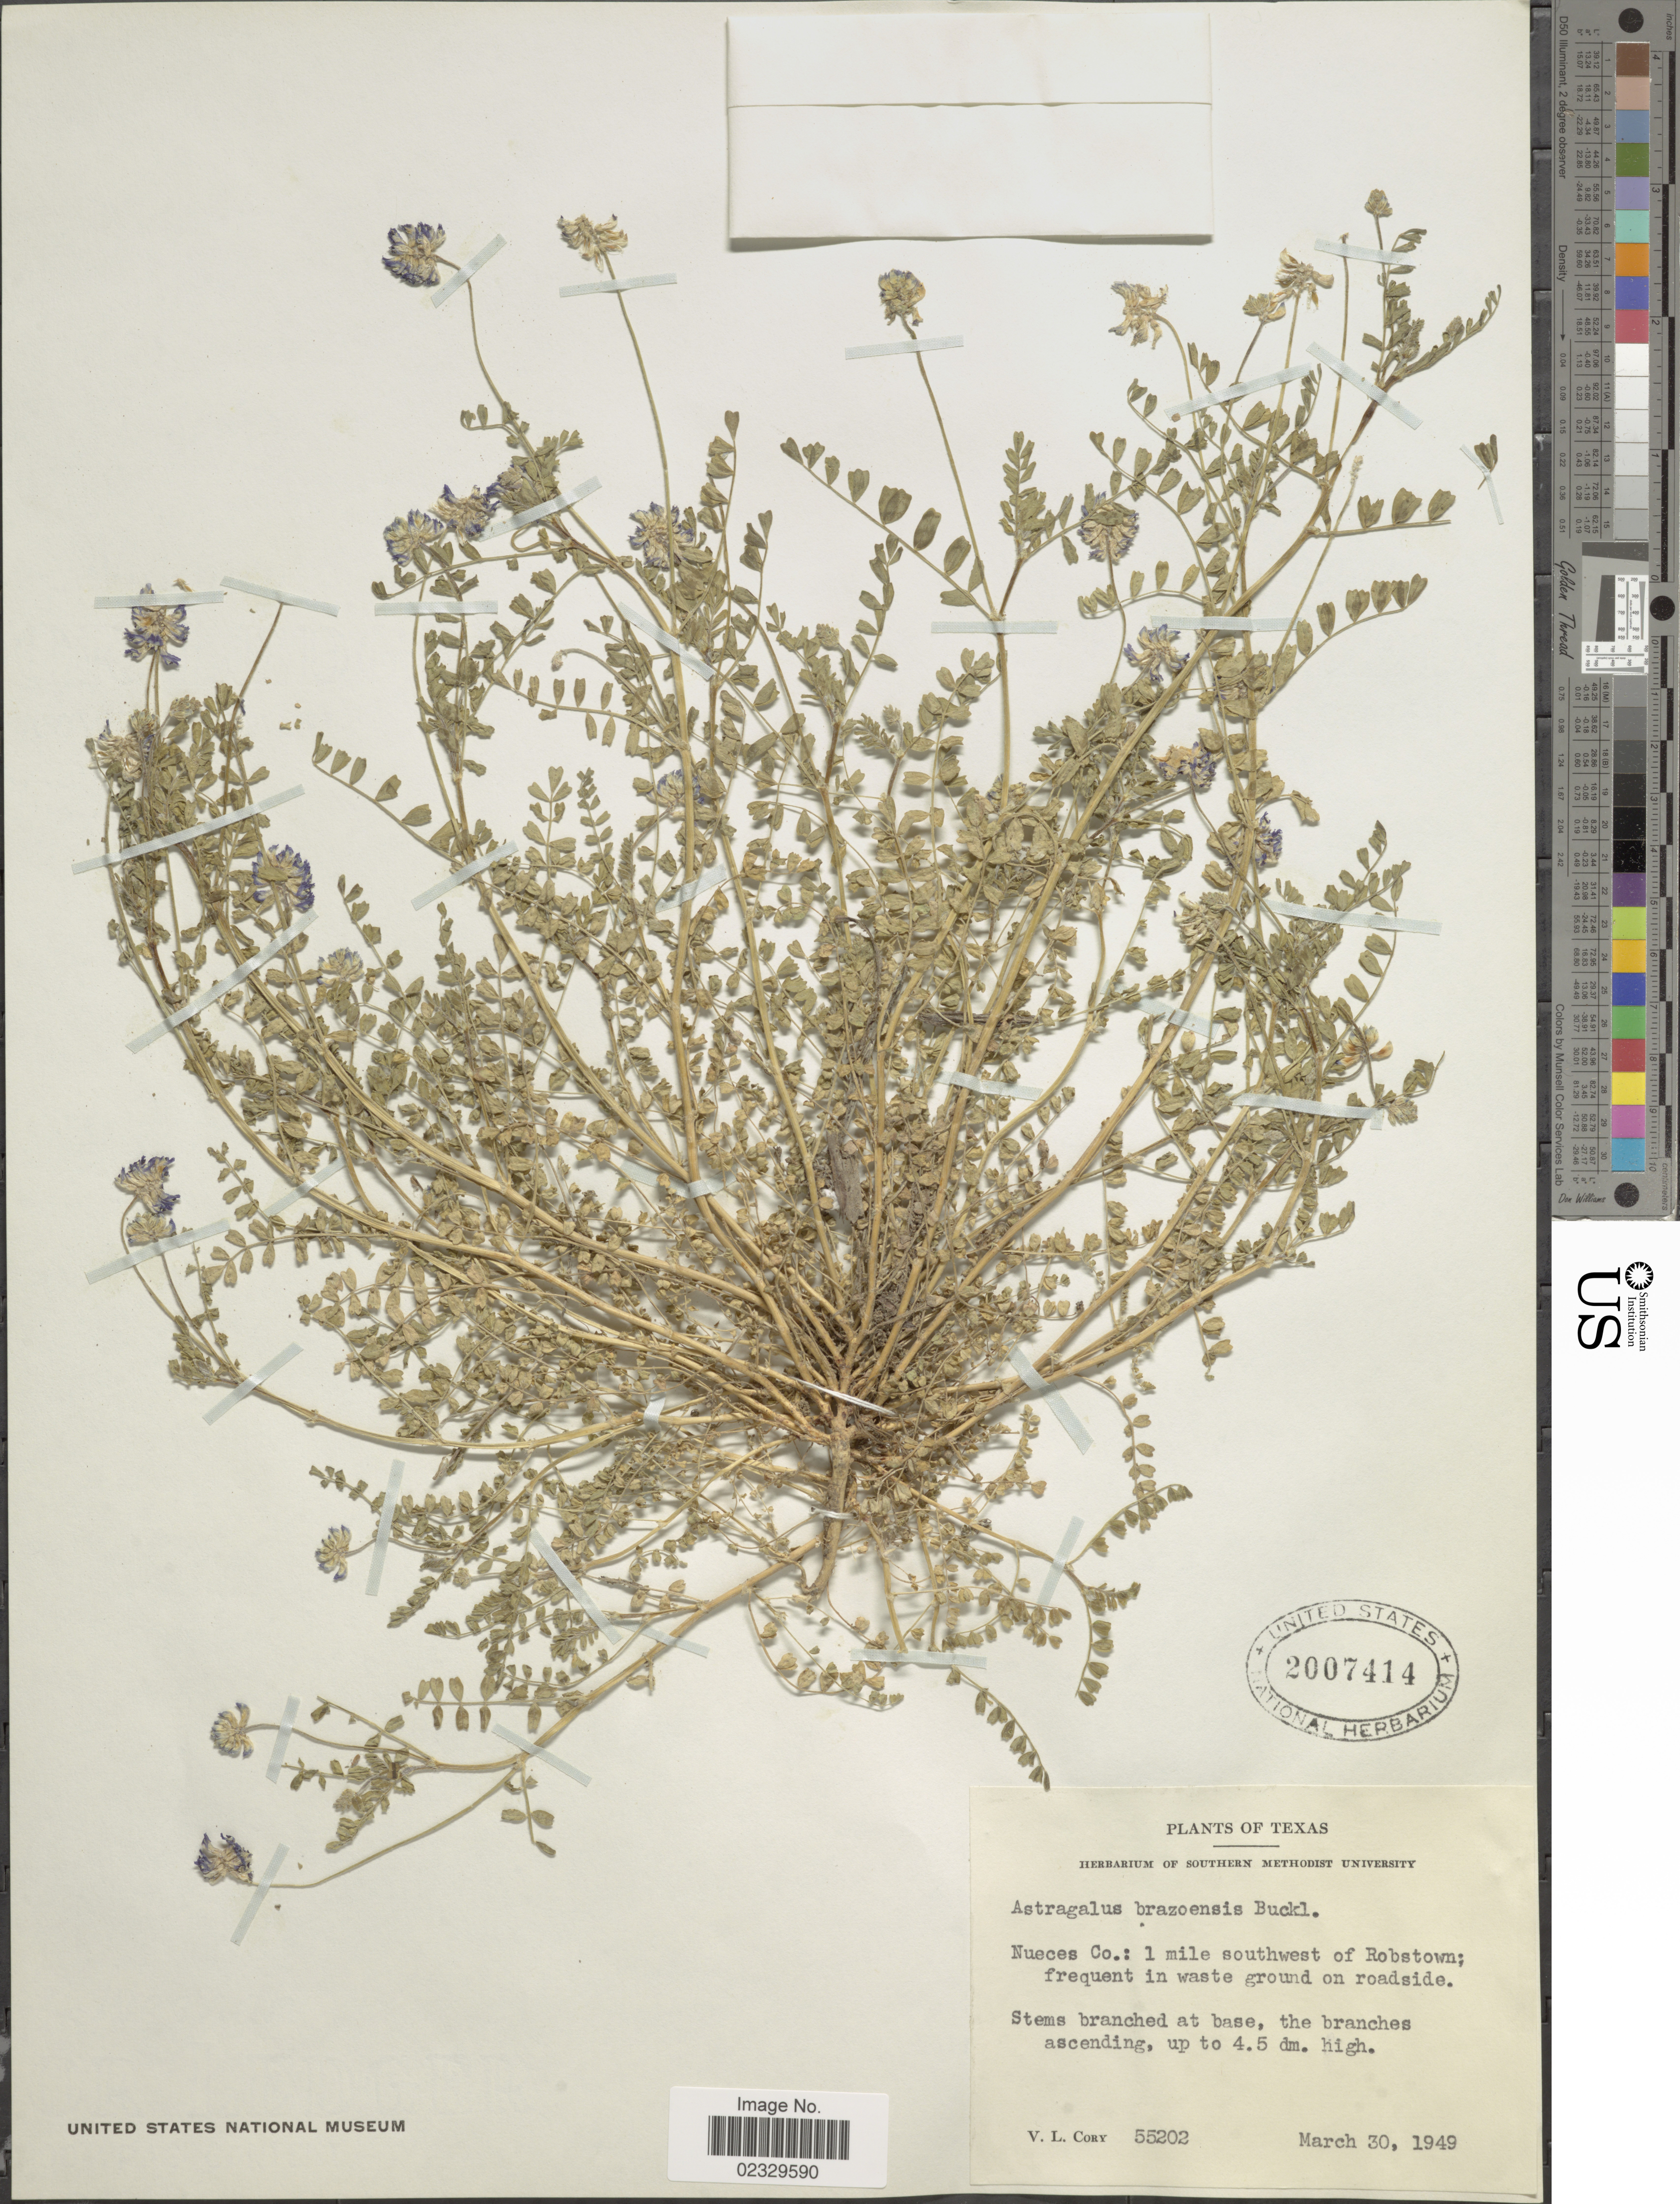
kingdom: Plantae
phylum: Tracheophyta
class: Magnoliopsida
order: Fabales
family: Fabaceae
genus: Astragalus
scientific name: Astragalus brazoensis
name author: Buckley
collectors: V. Cory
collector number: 55202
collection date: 1949-03-30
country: United States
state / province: Texas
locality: Nueces Co.: 1 mile southwest of Robstown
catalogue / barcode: US 2007414